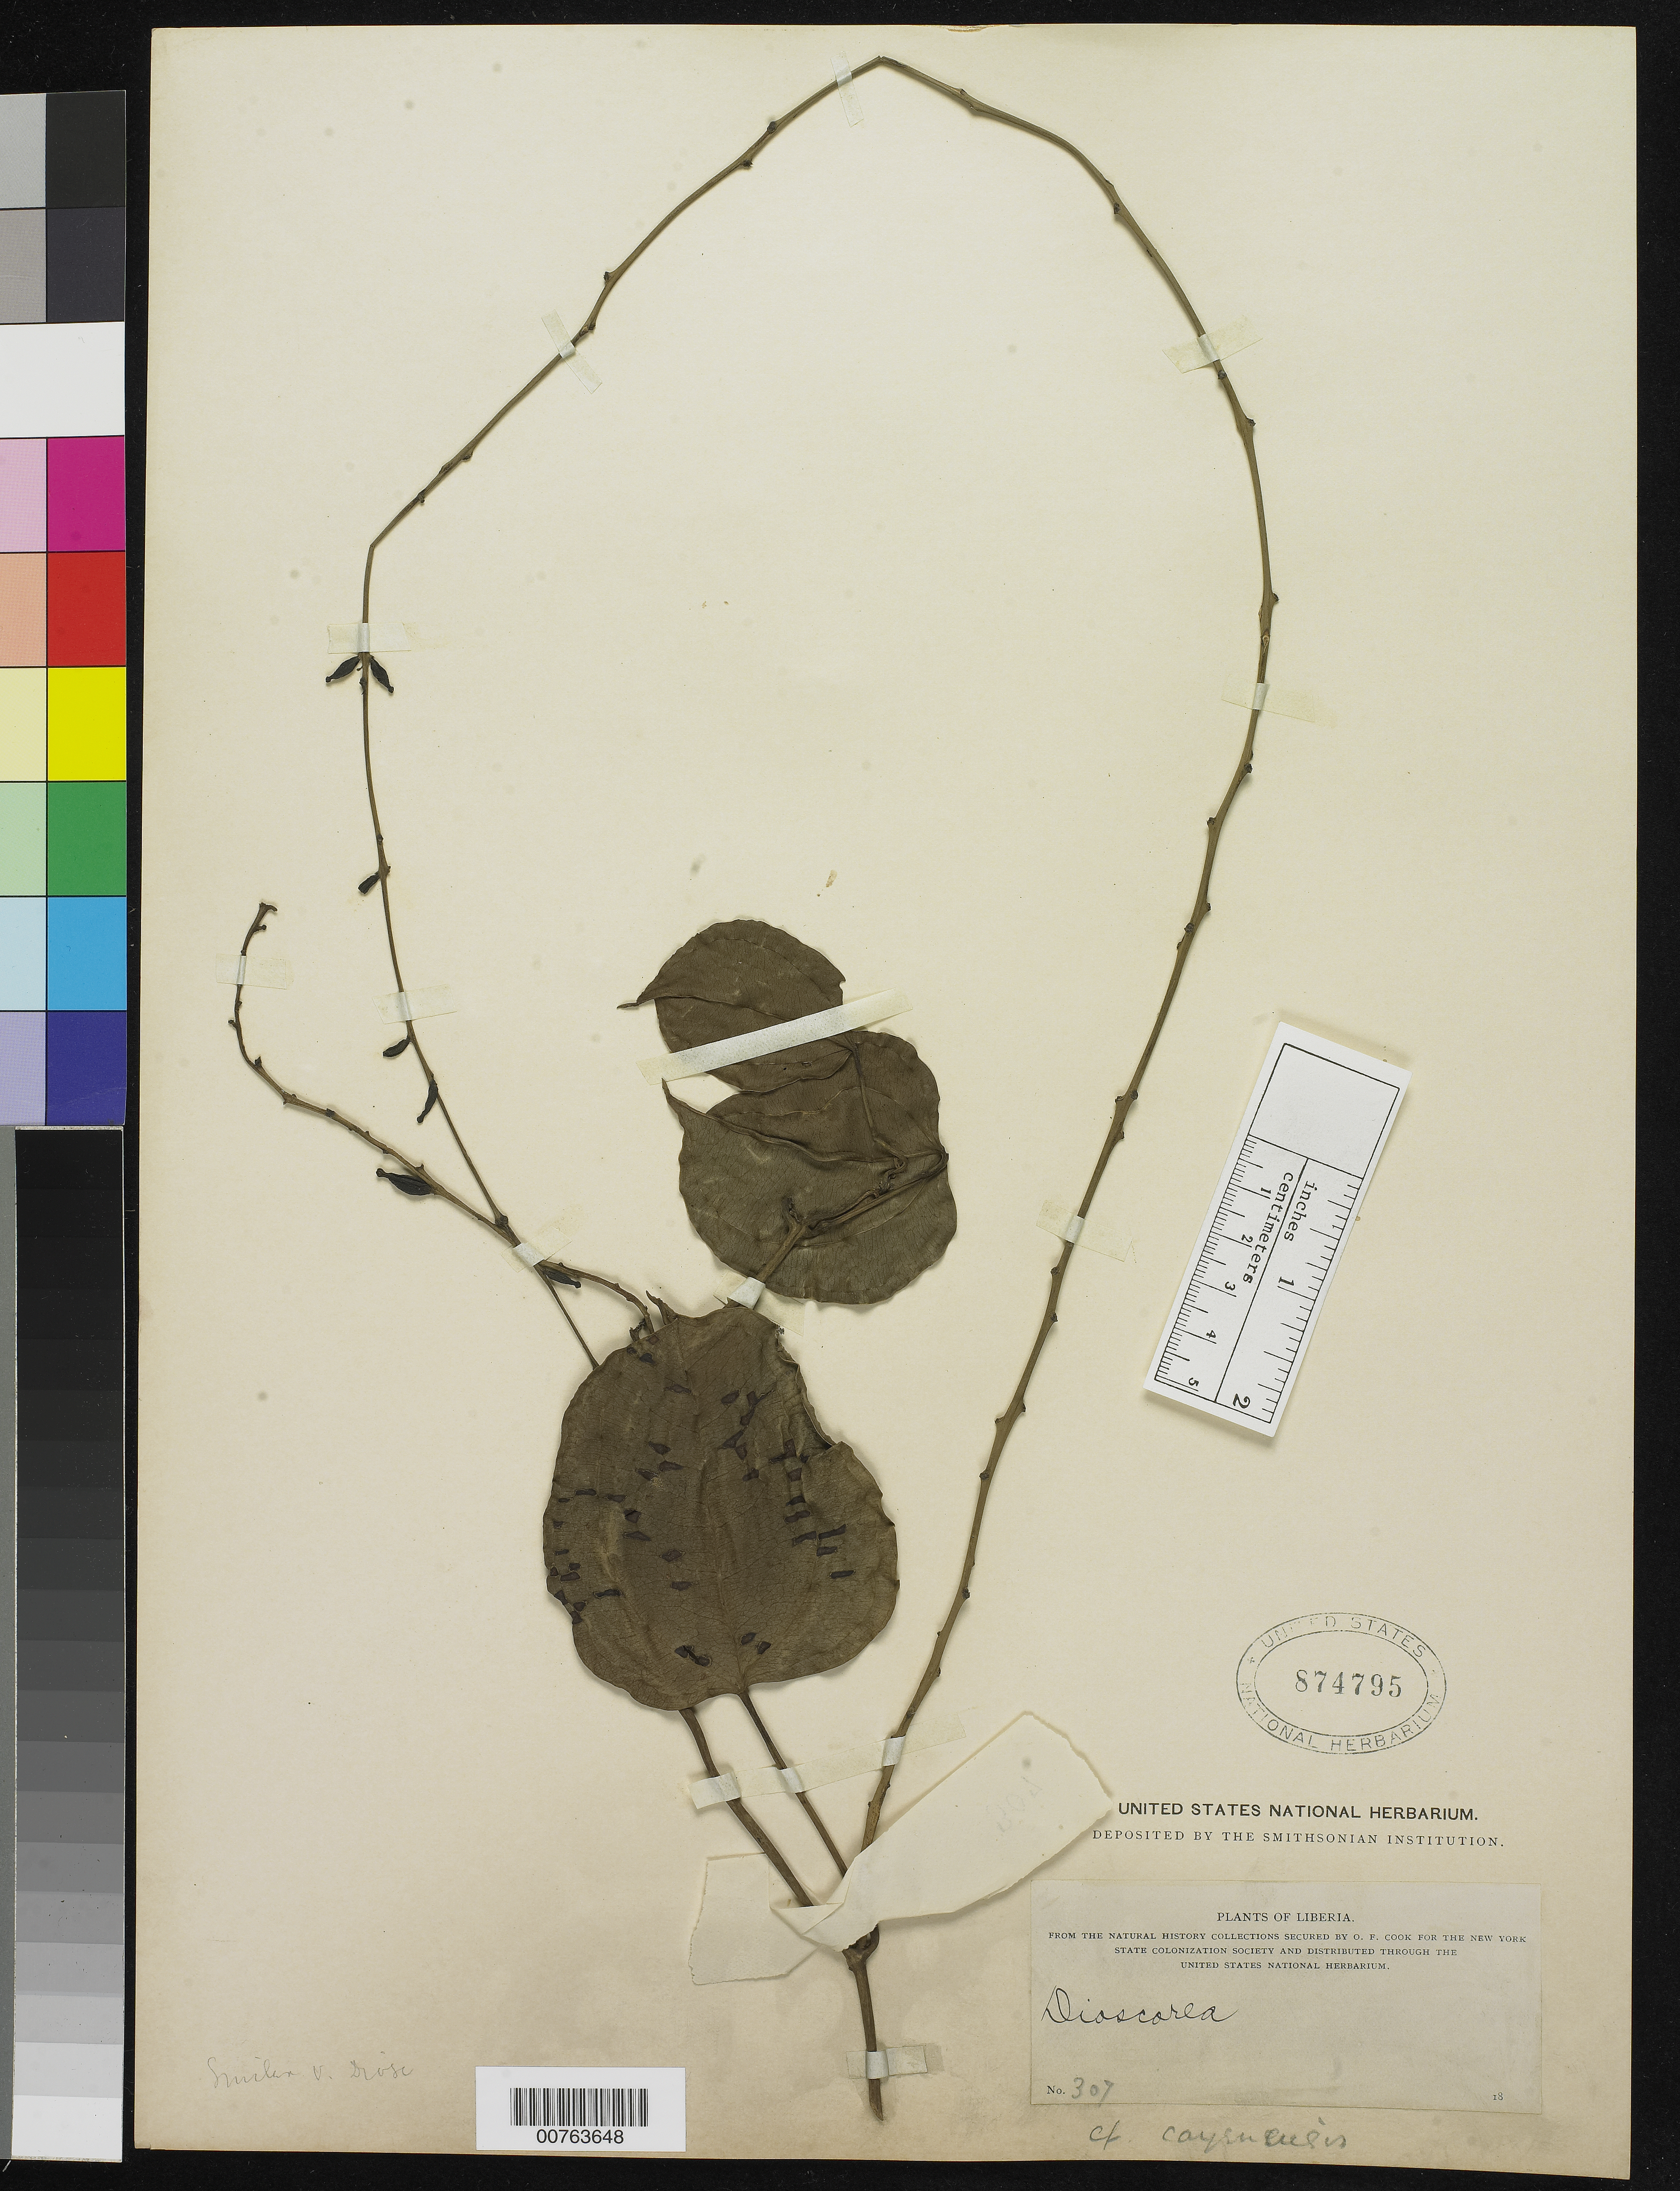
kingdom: Plantae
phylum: Tracheophyta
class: Liliopsida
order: Dioscoreales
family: Dioscoreaceae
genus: Dioscorea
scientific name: Dioscorea minutiflora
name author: Engl.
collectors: O. F. Cook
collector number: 307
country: Liberia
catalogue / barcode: US 874795